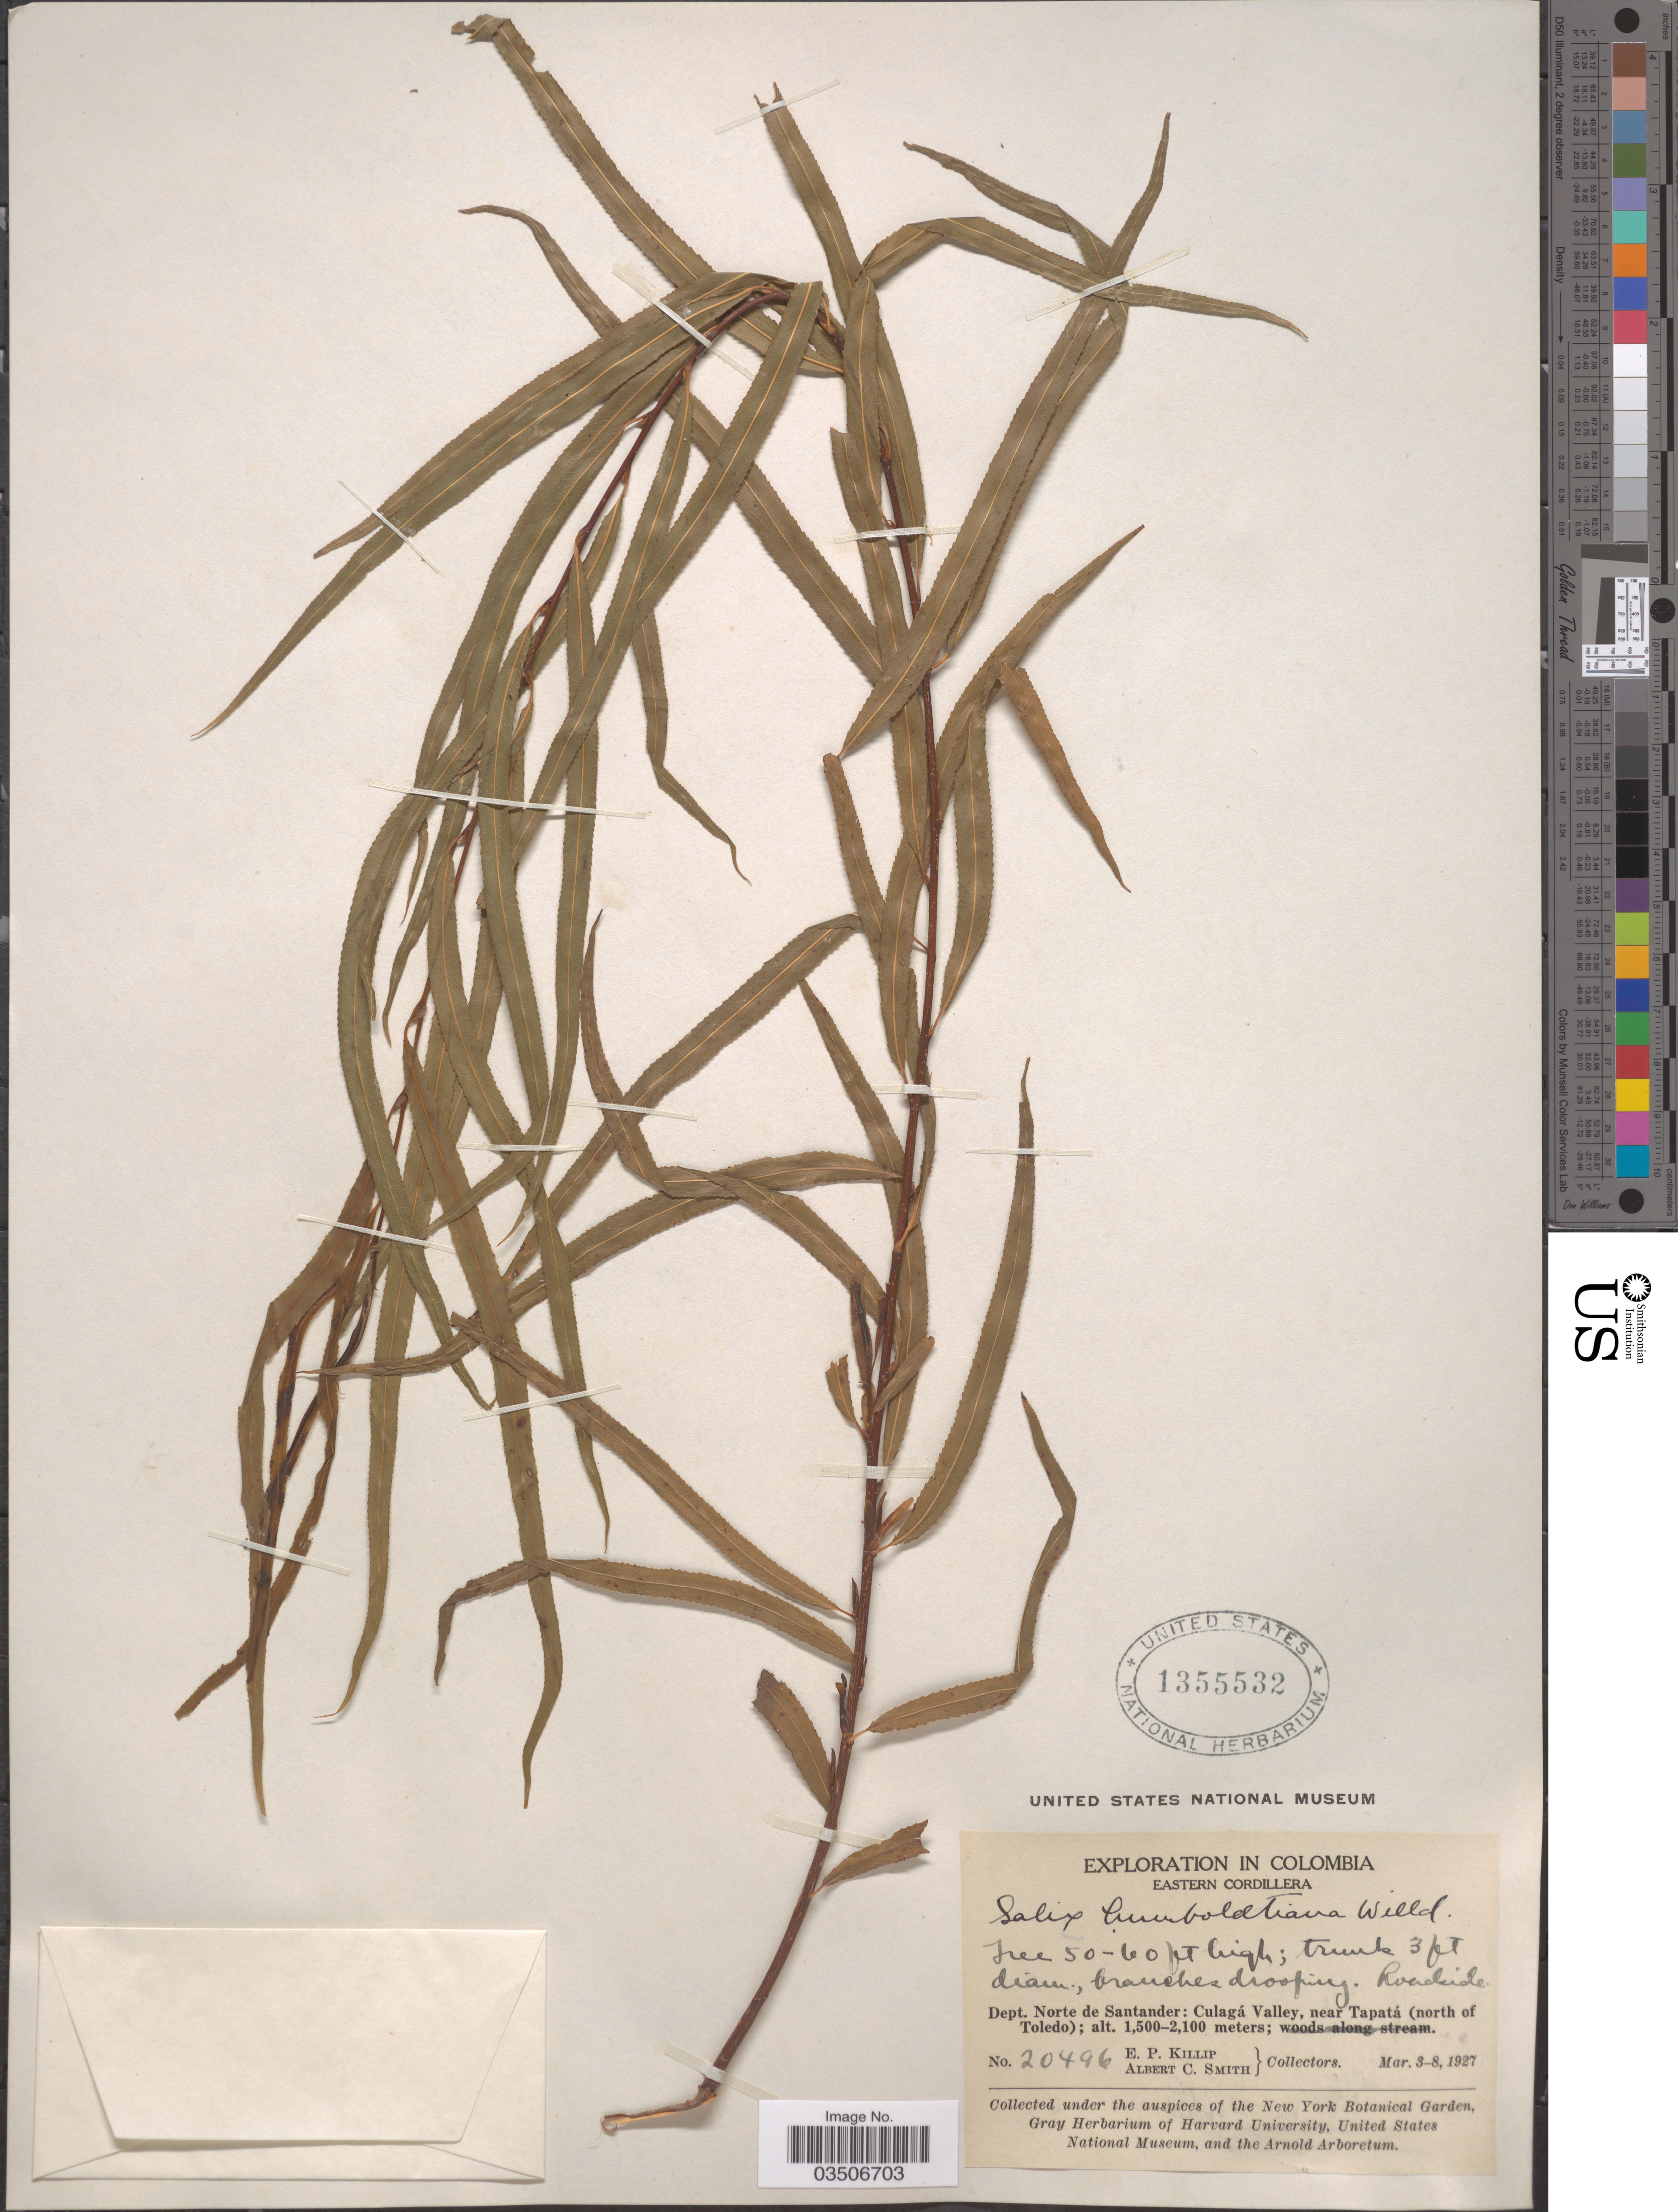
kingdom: Plantae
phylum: Tracheophyta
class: Magnoliopsida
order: Malpighiales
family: Salicaceae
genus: Salix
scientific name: Salix humboldtiana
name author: Willd.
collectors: E. P. Killip & A. C. Smith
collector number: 20496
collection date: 1927-03-03/1927-03-08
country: Colombia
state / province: Norte de Santander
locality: Eastern Cordillera. Dept. Norte de Santander: Culagá Valley, near Tapatá (north of Toledo).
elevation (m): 1500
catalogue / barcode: US 1355532